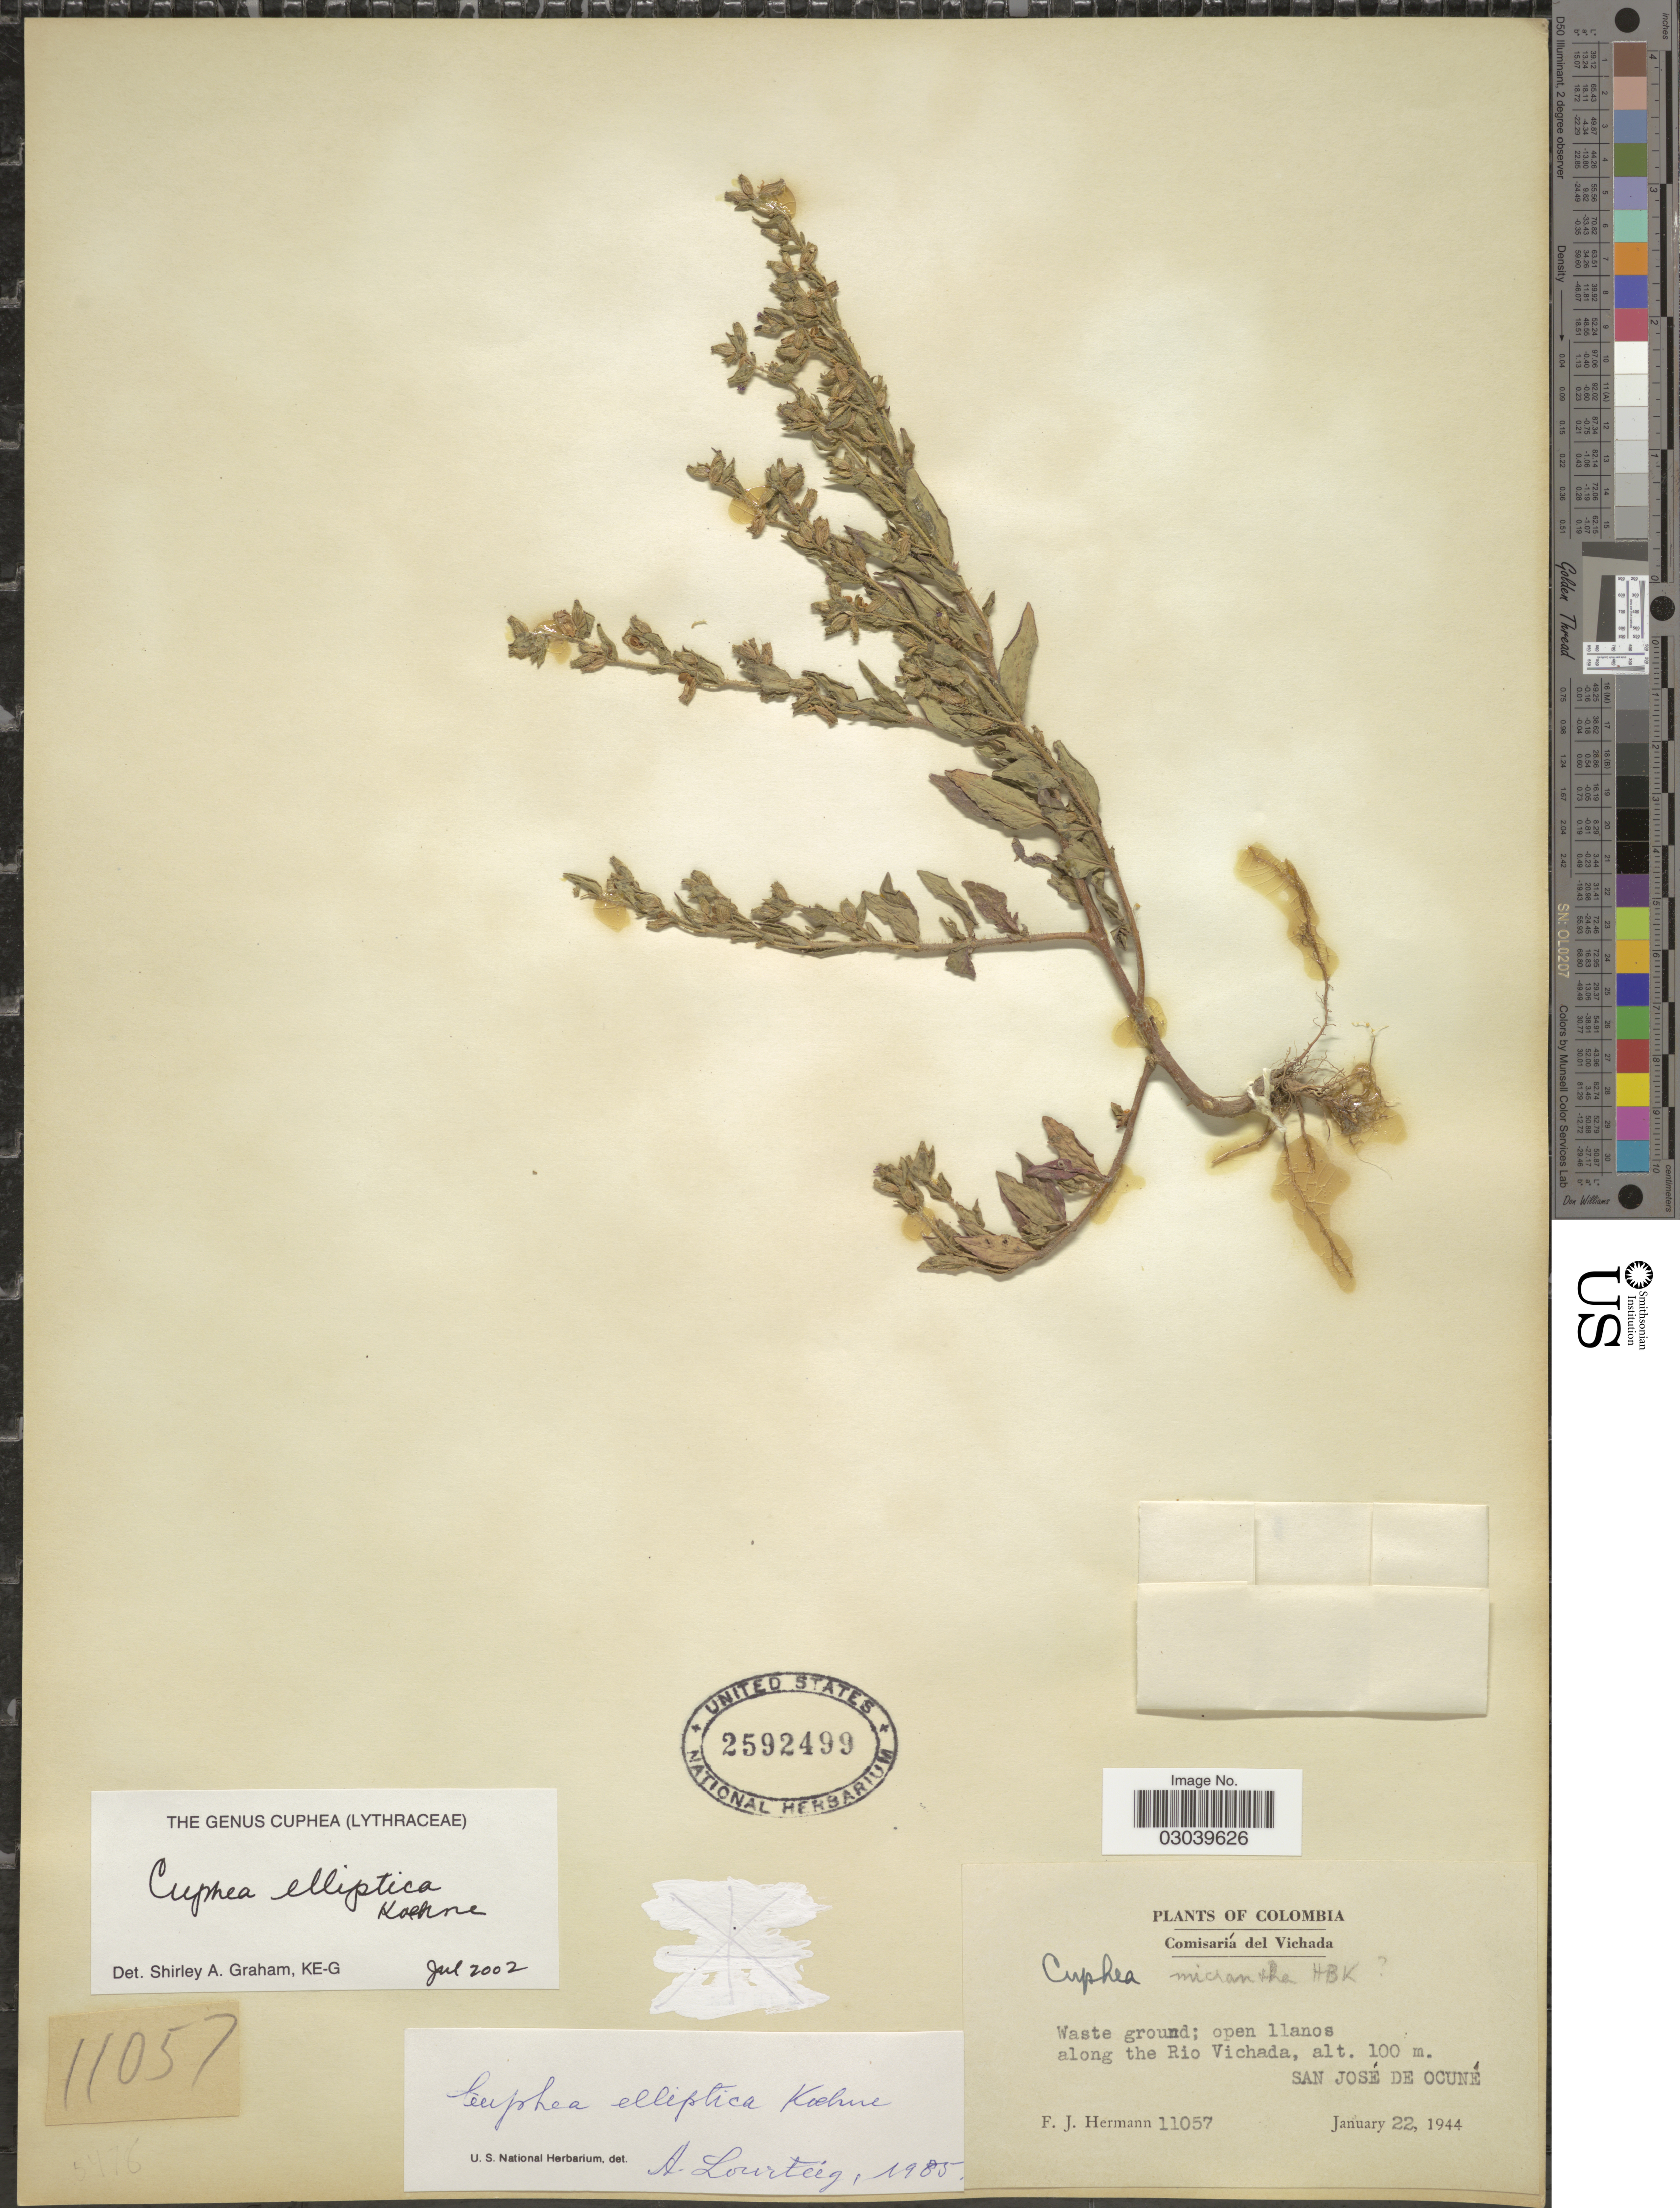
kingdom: Plantae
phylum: Tracheophyta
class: Magnoliopsida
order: Myrtales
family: Lythraceae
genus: Cuphea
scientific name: Cuphea elliptica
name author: Koehne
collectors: F. J. Hermann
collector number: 11057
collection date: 1944-01-22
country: Colombia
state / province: Vichada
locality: Comisaría del Vichada. Open llanos along the Rio Vichada, San José de Ocuné.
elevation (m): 100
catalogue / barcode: US 2592499